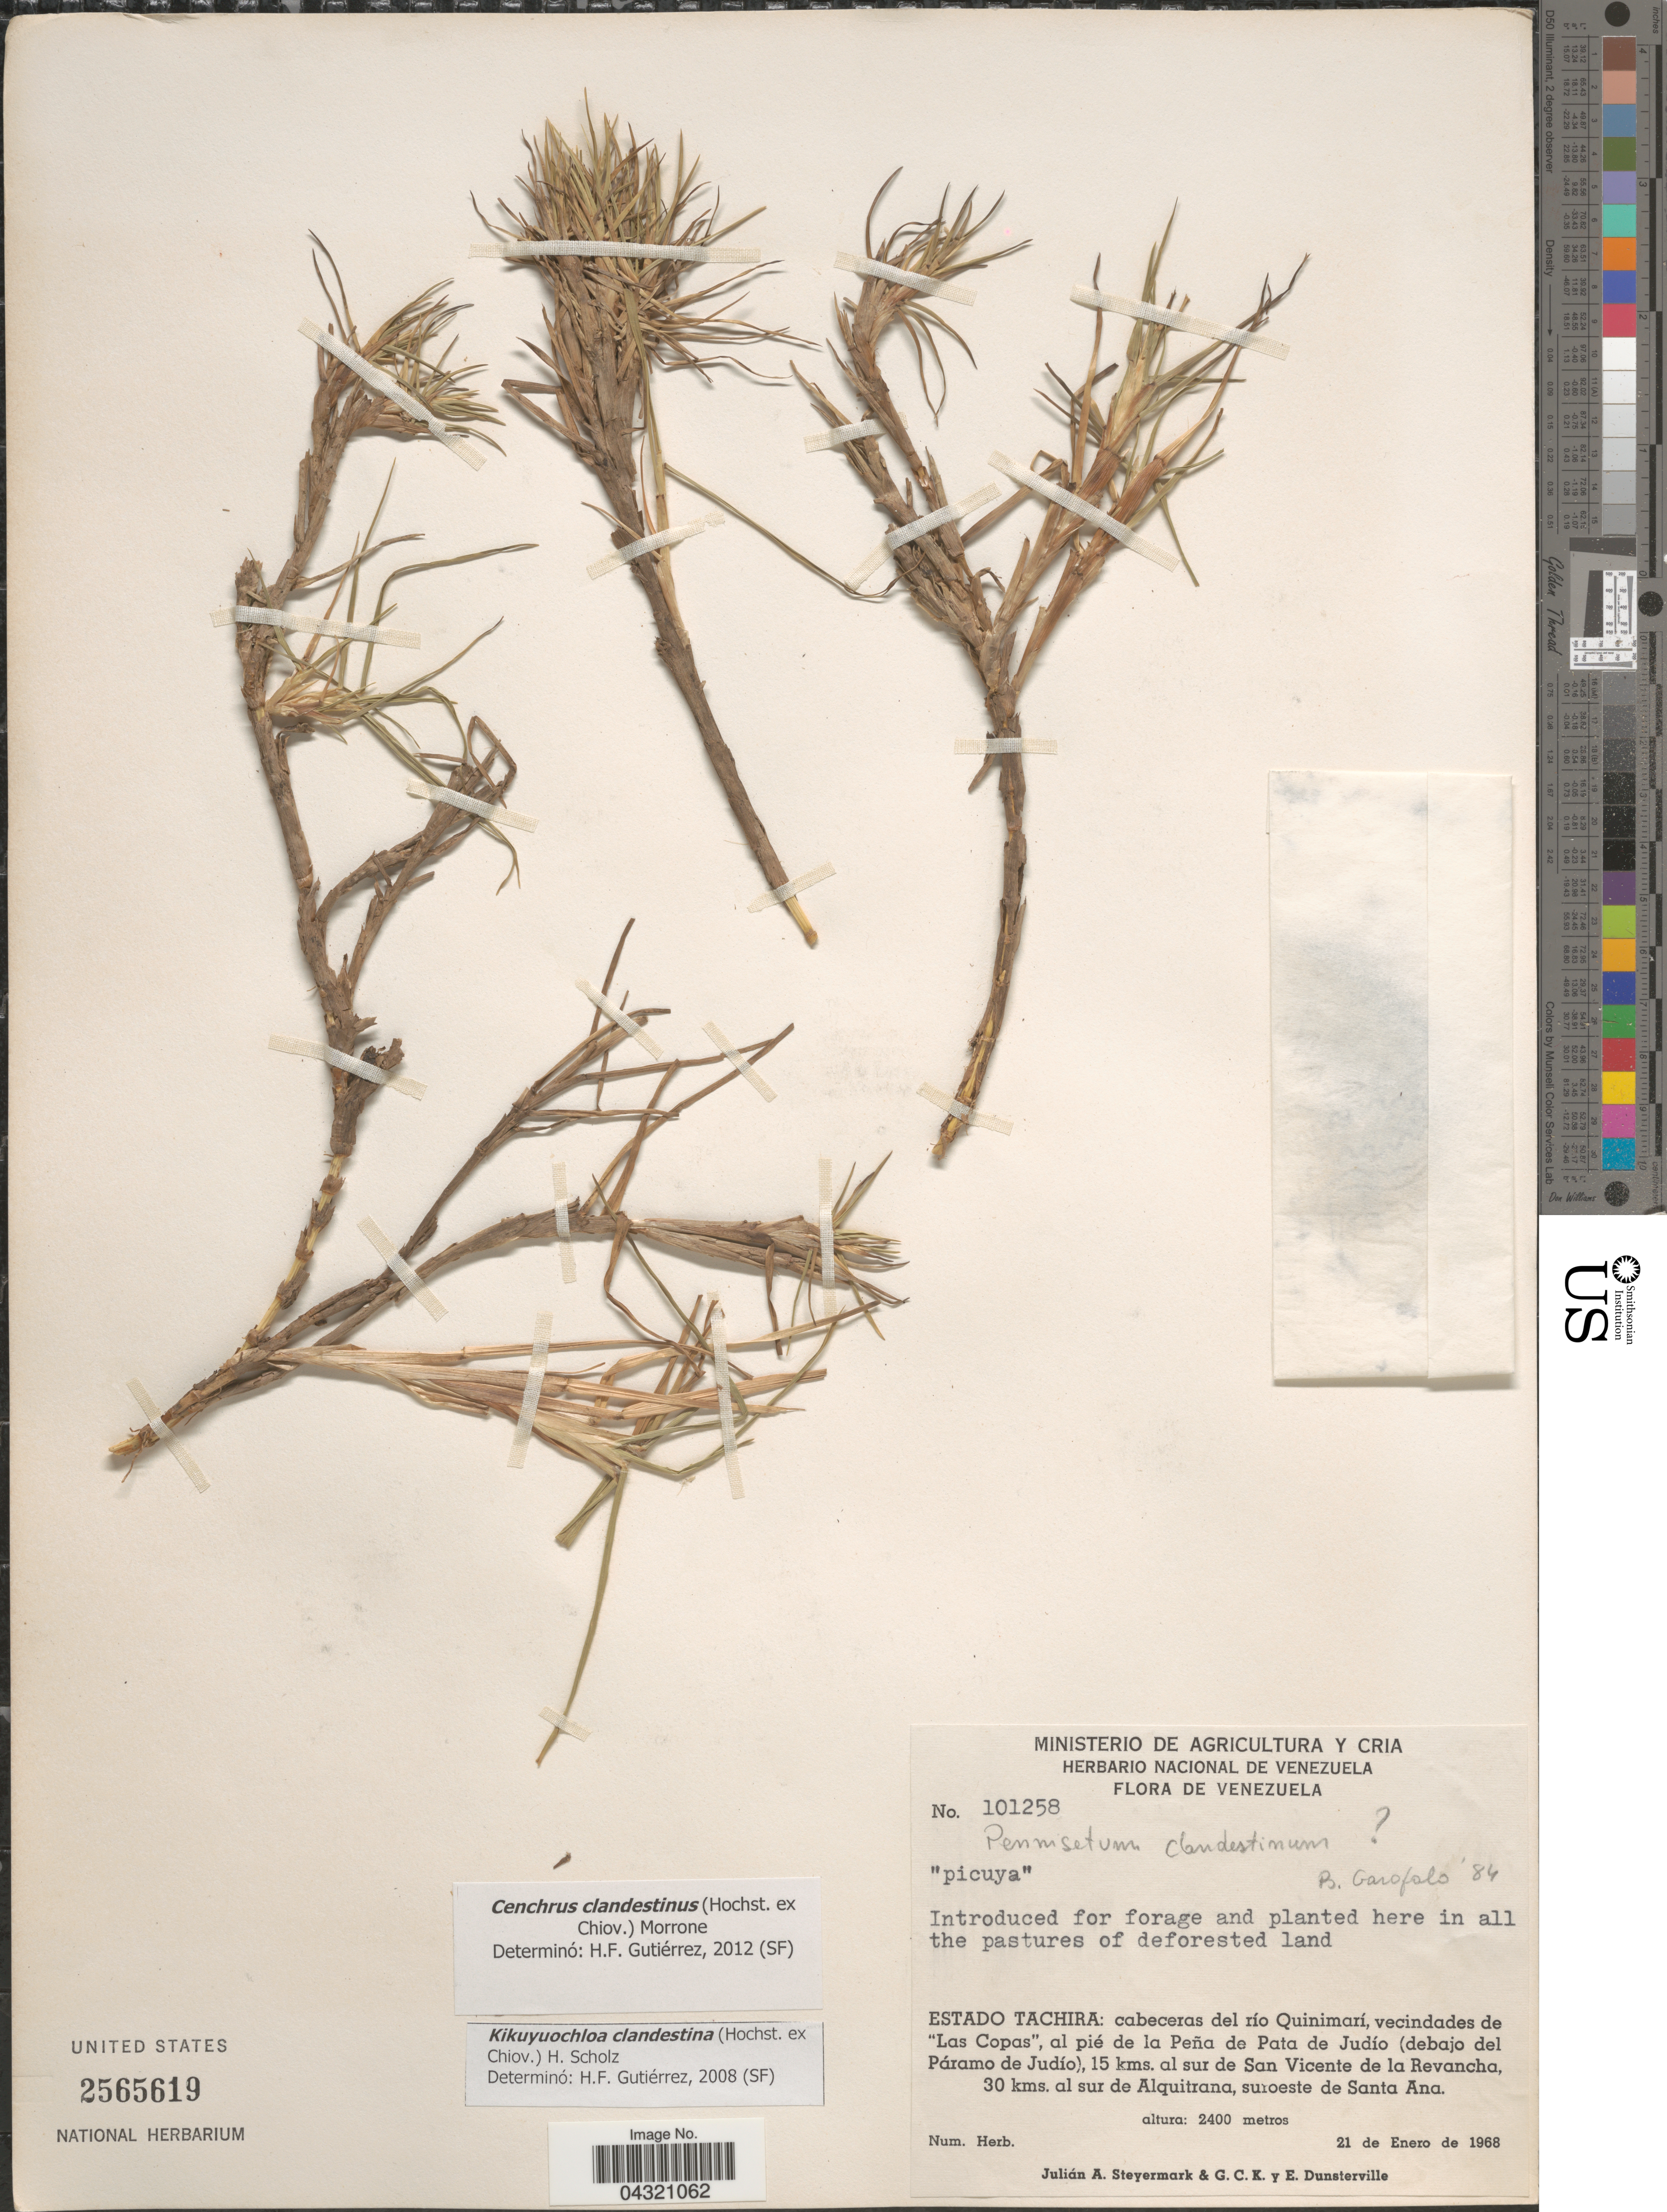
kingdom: Plantae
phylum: Tracheophyta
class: Liliopsida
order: Poales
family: Poaceae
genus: Cenchrus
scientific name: Cenchrus clandestinus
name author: (Hochst. & Chiov.) Morrone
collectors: J. Steyermark, G. C. K. Dunsterville & E. Dunsterville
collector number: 101258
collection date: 1968-01-21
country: Venezuela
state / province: Tachira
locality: Cabeceras del río Quinimarí, vecindades de "Las Copas", al pié de la Peña de Pata de Judío (debajo del Páramo de Judío), 15 kms. al sur de San Vicente de la Revancha, 30 kms. al sur de Alquitrana, suroeste de Santa Ana.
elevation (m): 2400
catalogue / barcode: US 2565619